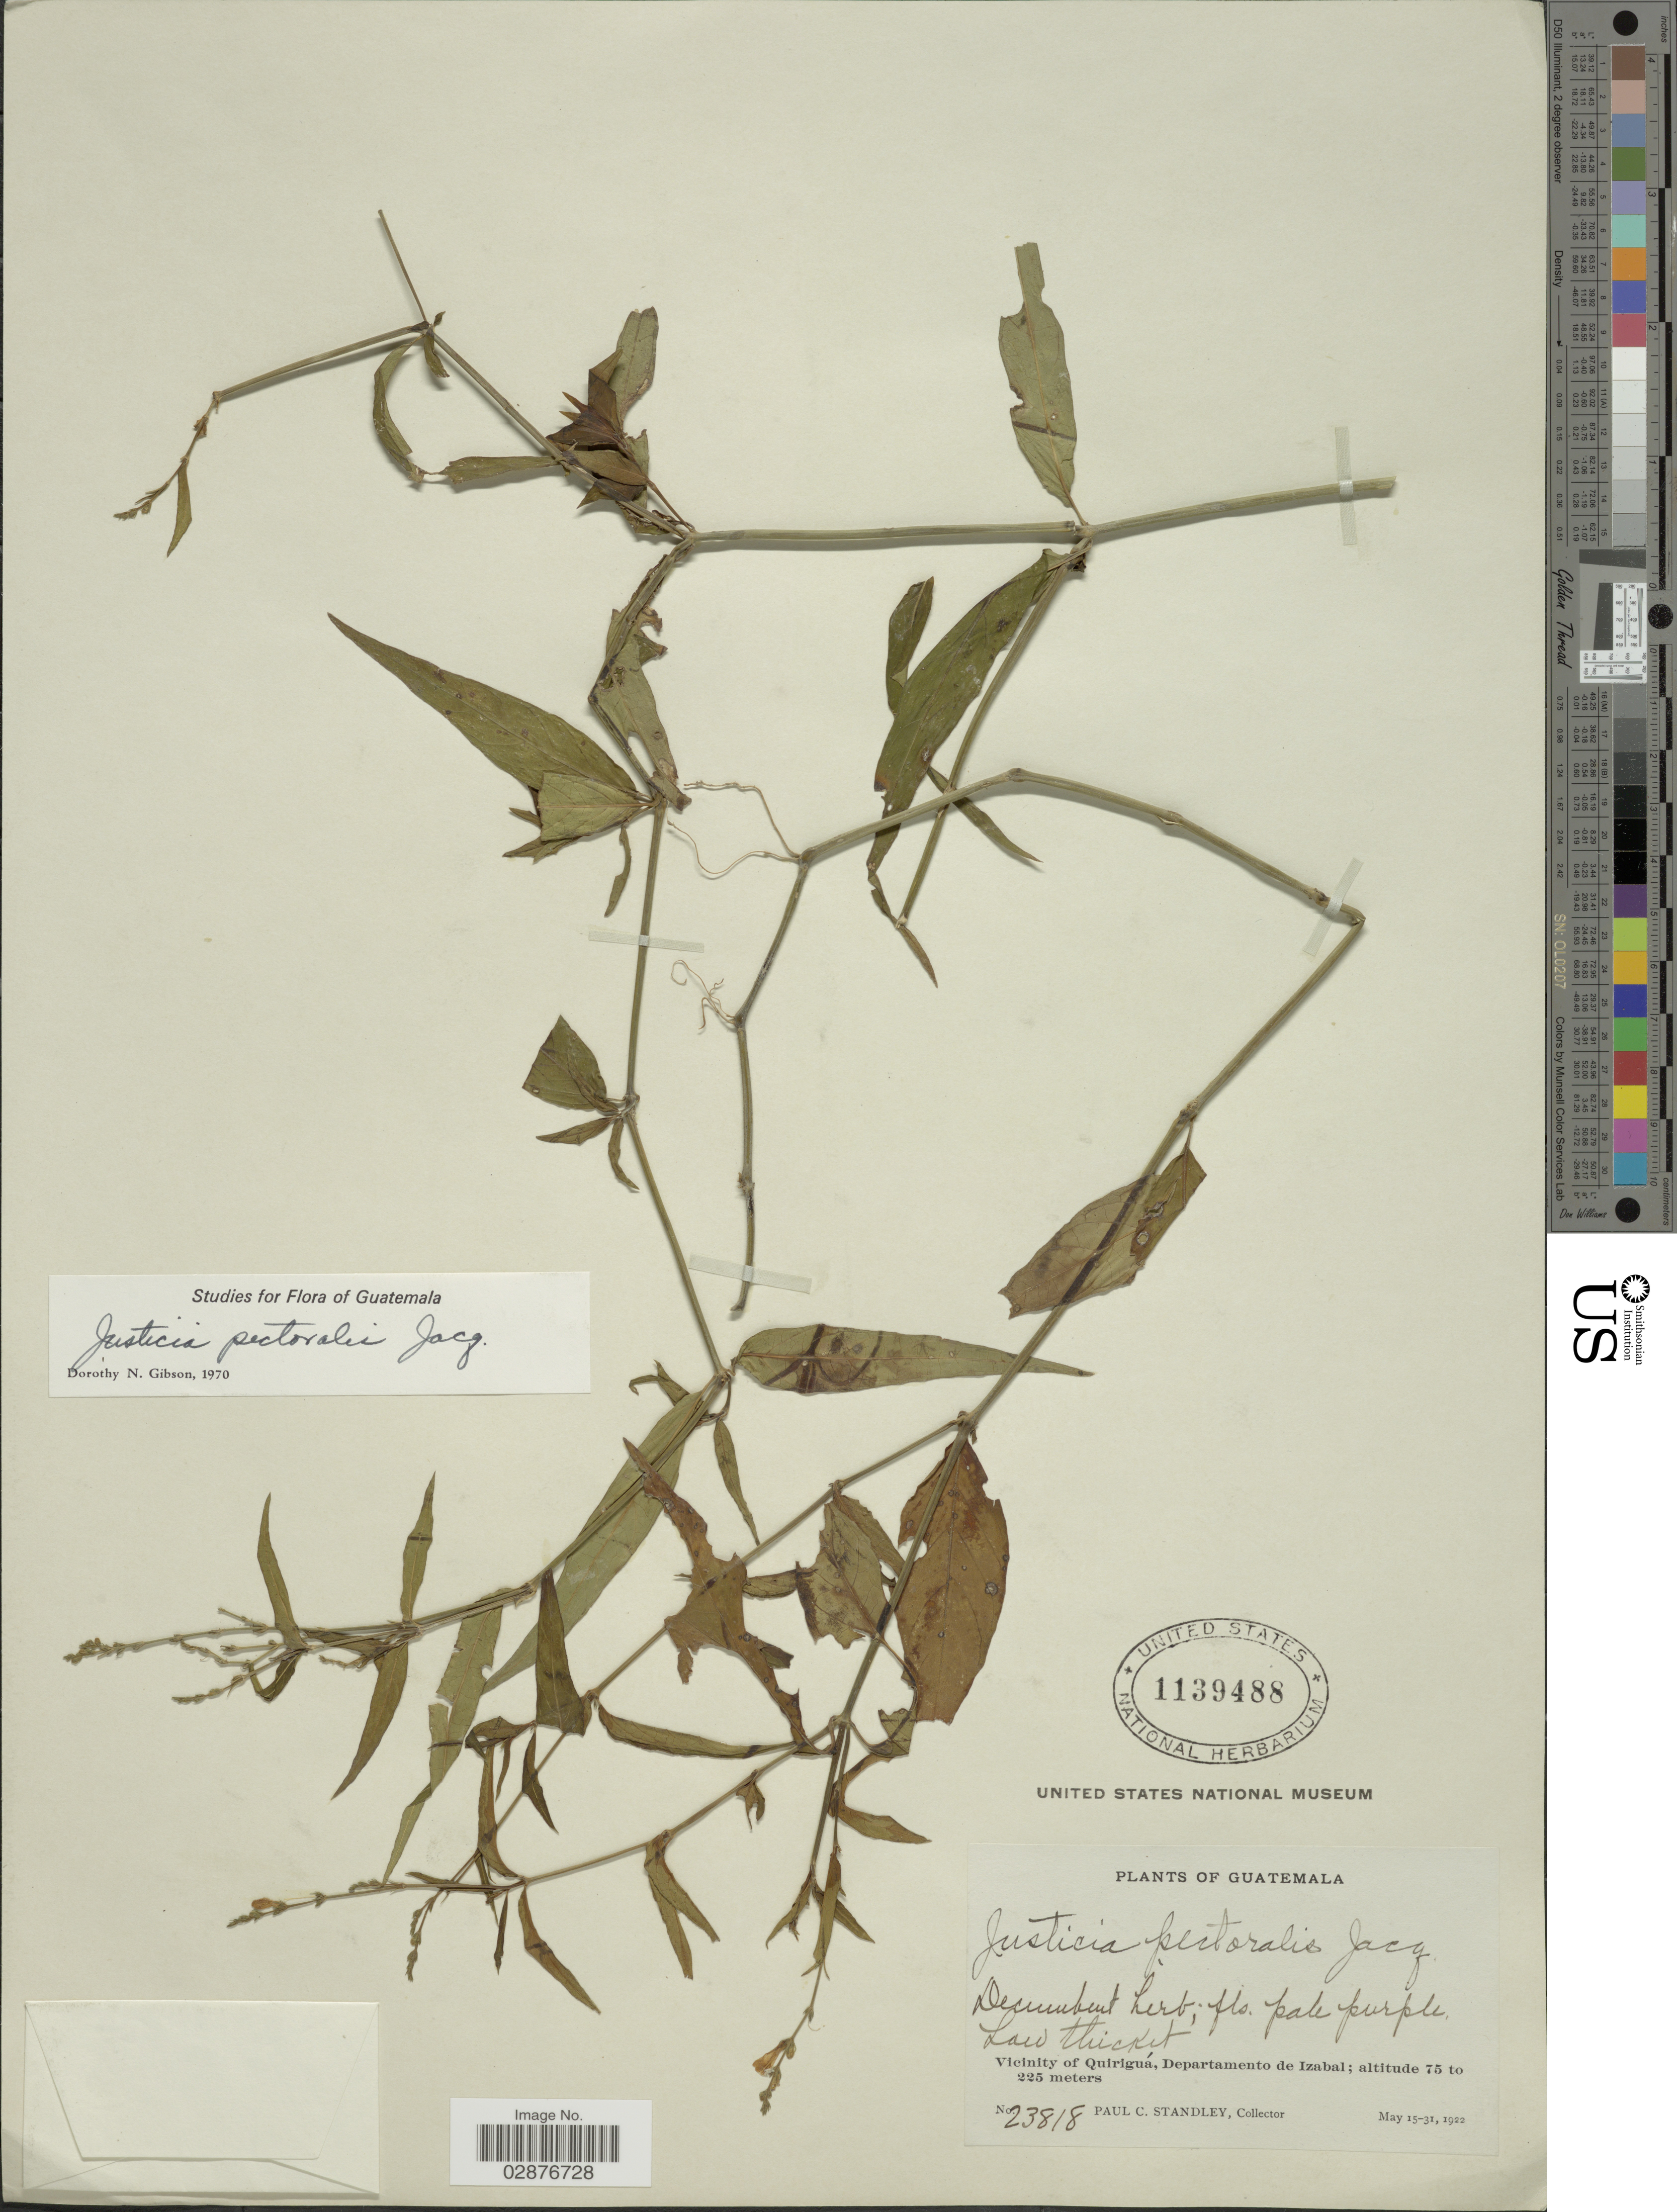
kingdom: Plantae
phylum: Tracheophyta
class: Magnoliopsida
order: Lamiales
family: Acanthaceae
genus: Justicia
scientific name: Justicia pectoralis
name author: Jacq.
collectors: P. C. Standley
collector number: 23818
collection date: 1922-05-15/1922-05-31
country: Guatemala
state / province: Izabal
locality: Vicinity of Quirigúa, Departamento de Izabal.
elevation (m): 75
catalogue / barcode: US 1139488